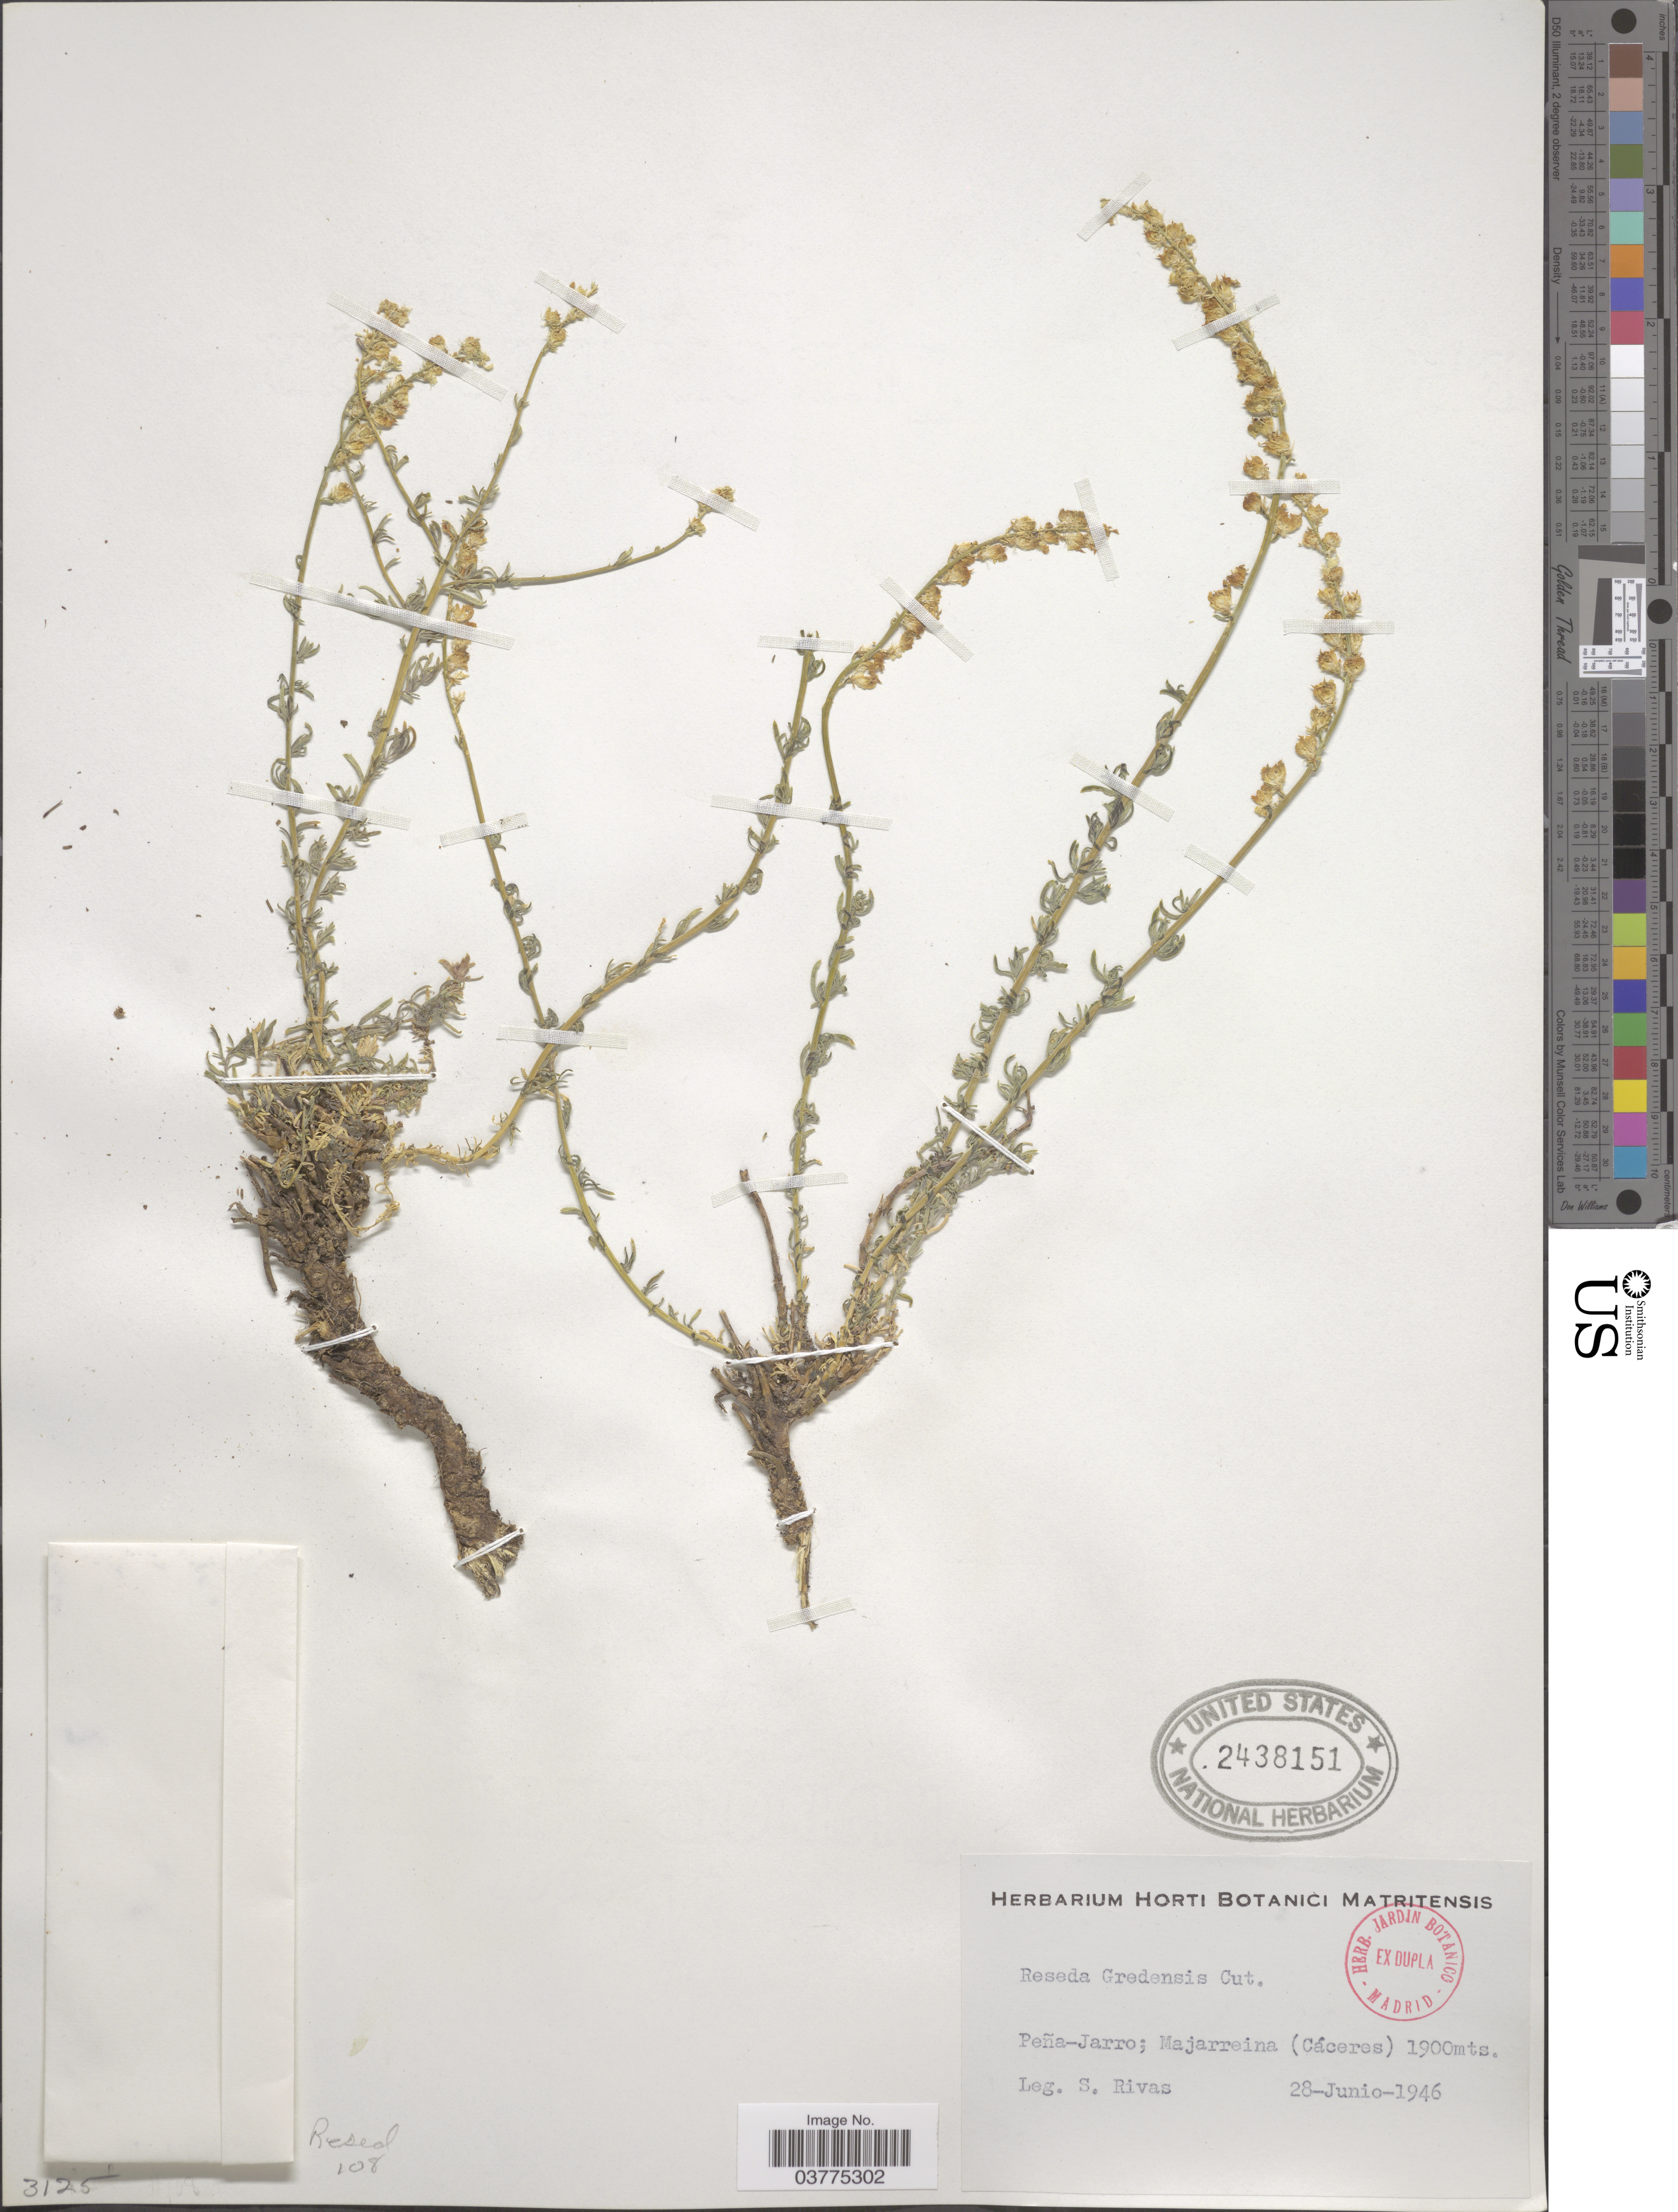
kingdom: Plantae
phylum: Tracheophyta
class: Magnoliopsida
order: Brassicales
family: Resedaceae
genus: Reseda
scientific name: Reseda gredensis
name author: (Cutanda & Willk.) Müll. Arg.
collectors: S. Rivas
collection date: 1946-06-28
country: Spain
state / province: Extremadura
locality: Peña-Jarro; Majarreina (Cáceres).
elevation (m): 1900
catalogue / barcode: US 2438151